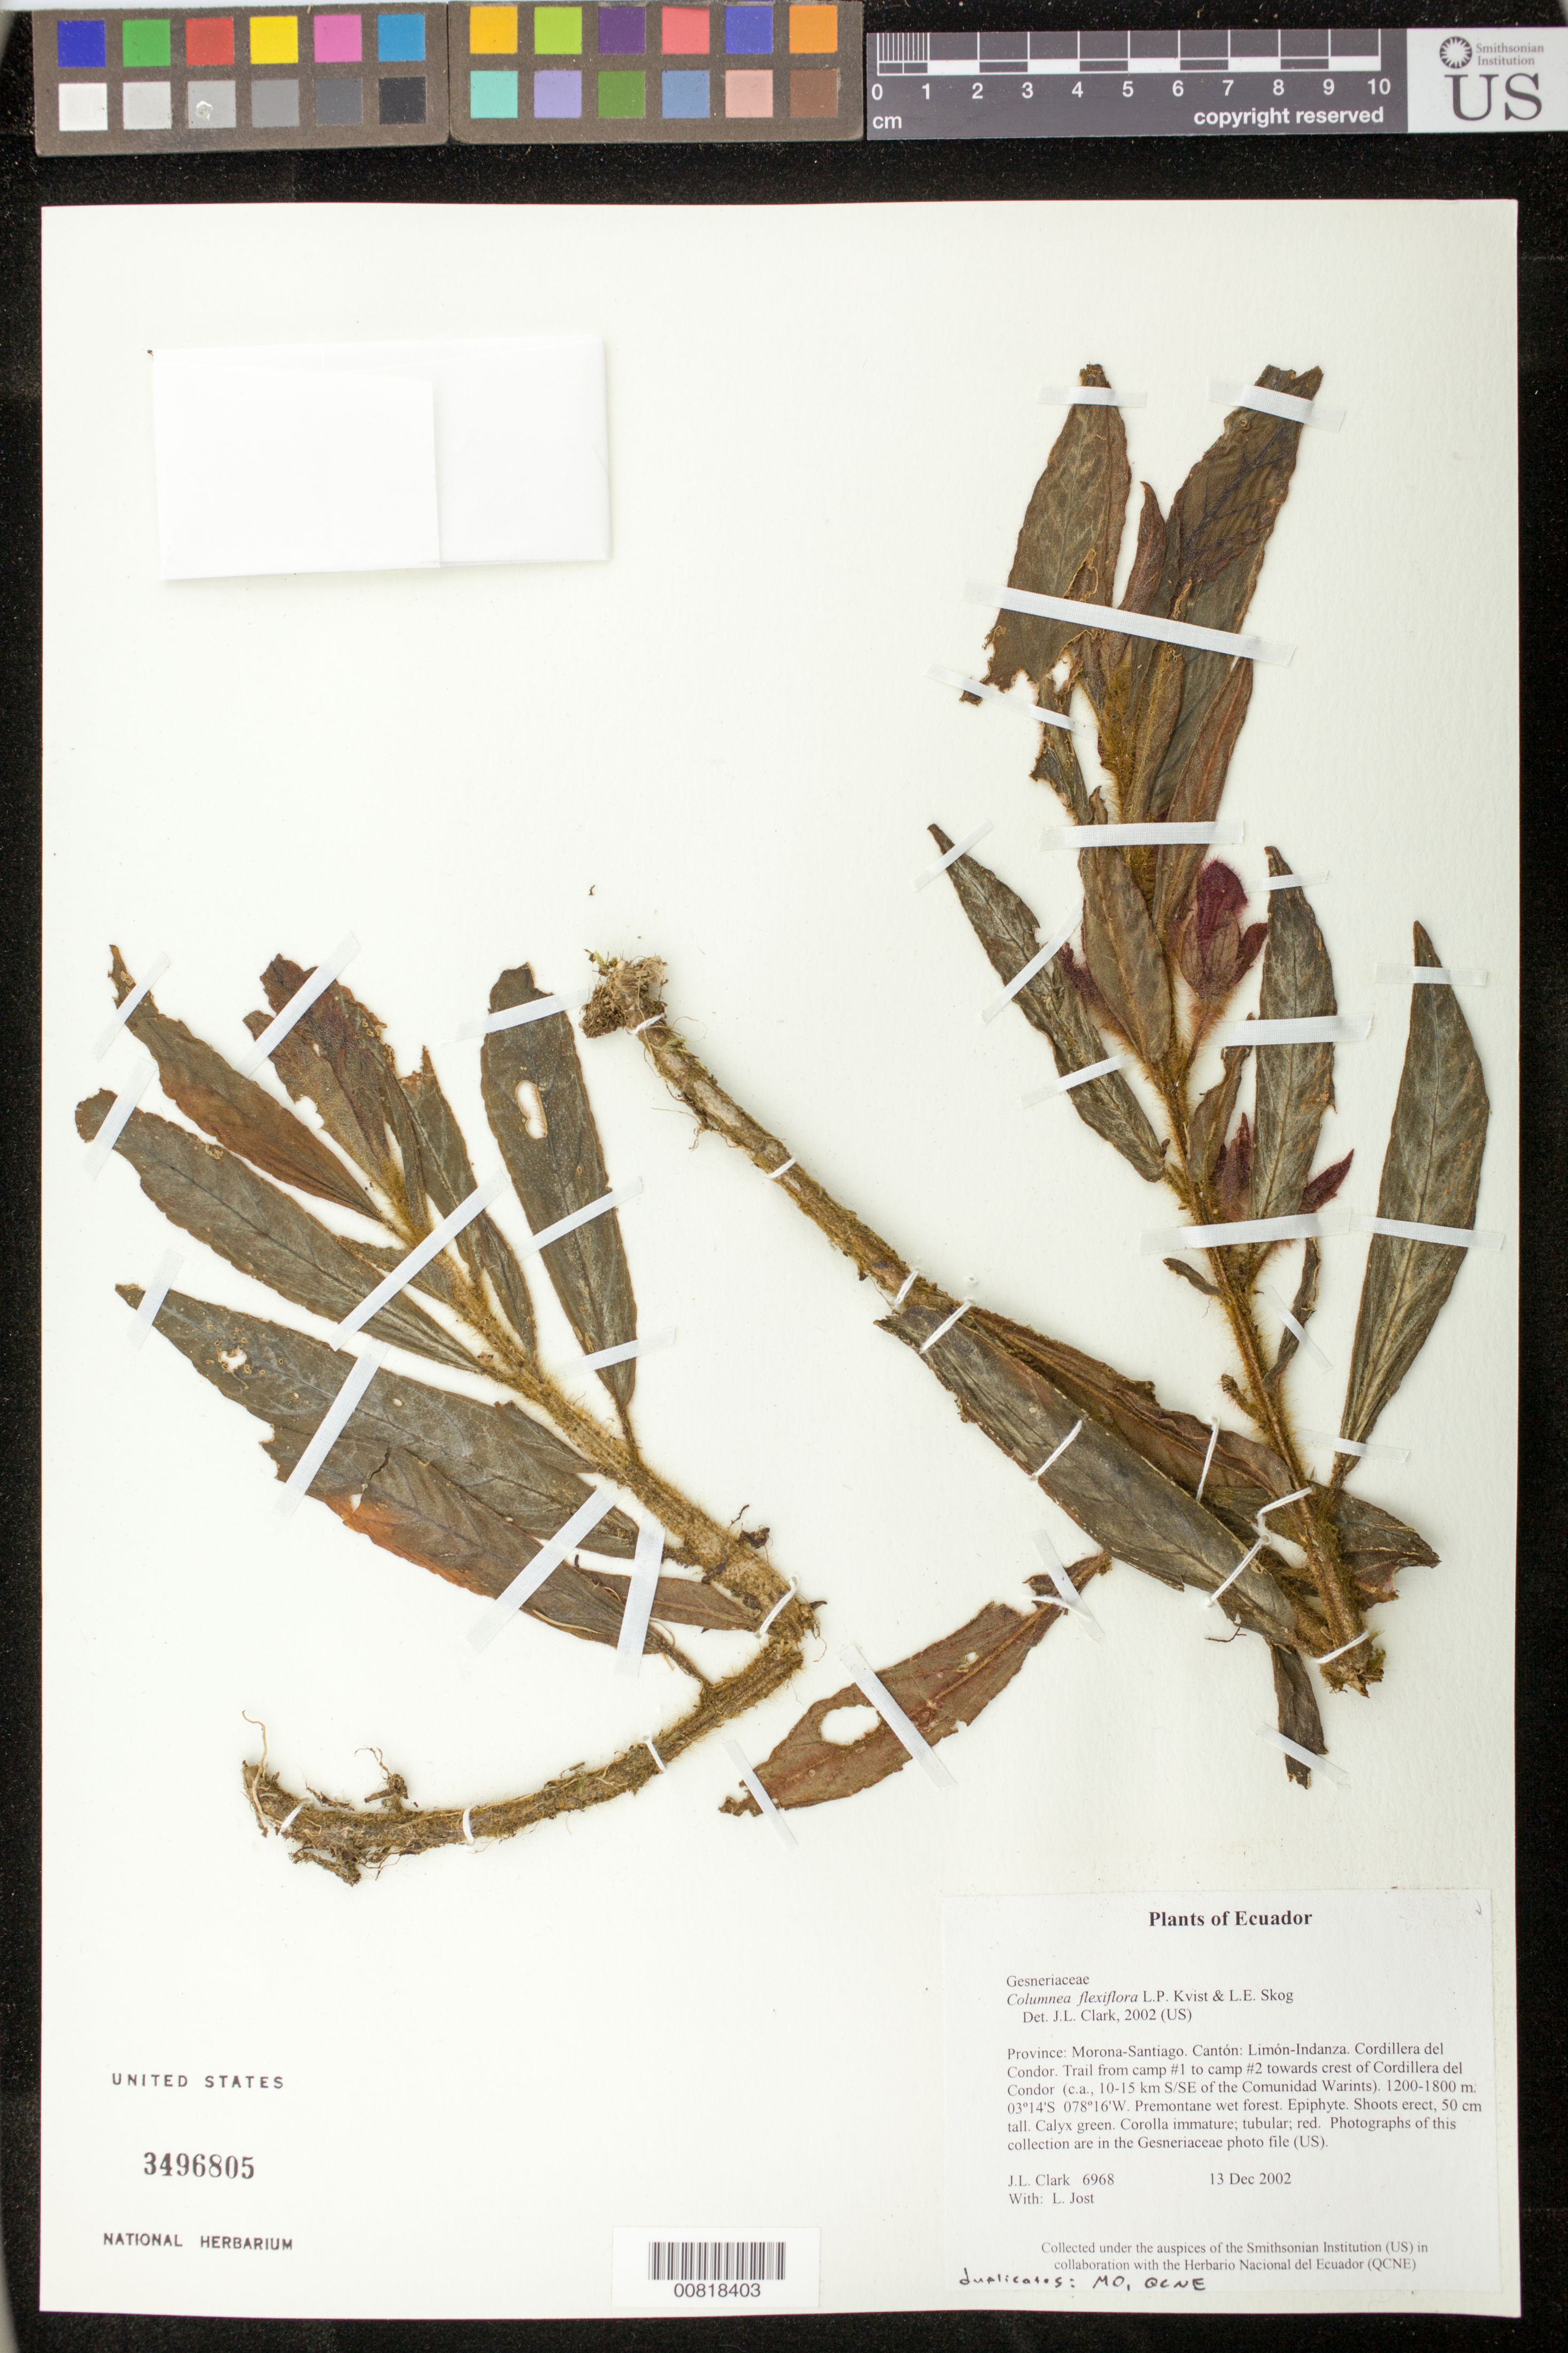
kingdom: Plantae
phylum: Tracheophyta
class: Magnoliopsida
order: Lamiales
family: Gesneriaceae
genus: Columnea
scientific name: Columnea flexiflora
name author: L.P. Kvist & L.E. Skog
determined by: Clark, J. L., (SEL), The Marie Selby Botanical Garden (UNITED STATES)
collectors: J. L. Clark & L. Jost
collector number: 6968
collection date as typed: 13 Dec 2002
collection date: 2002-12-13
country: Ecuador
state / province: Morona-Santiago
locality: Limón-Indanza. Cordillera del Condor. Trail from camp #1 to camp #2 towards crest of Cordillera del Condor (c.a., 10-15 km S/SE of the Comunidad Warints).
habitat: Premontane wet forest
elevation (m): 1200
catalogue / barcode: US 3496805